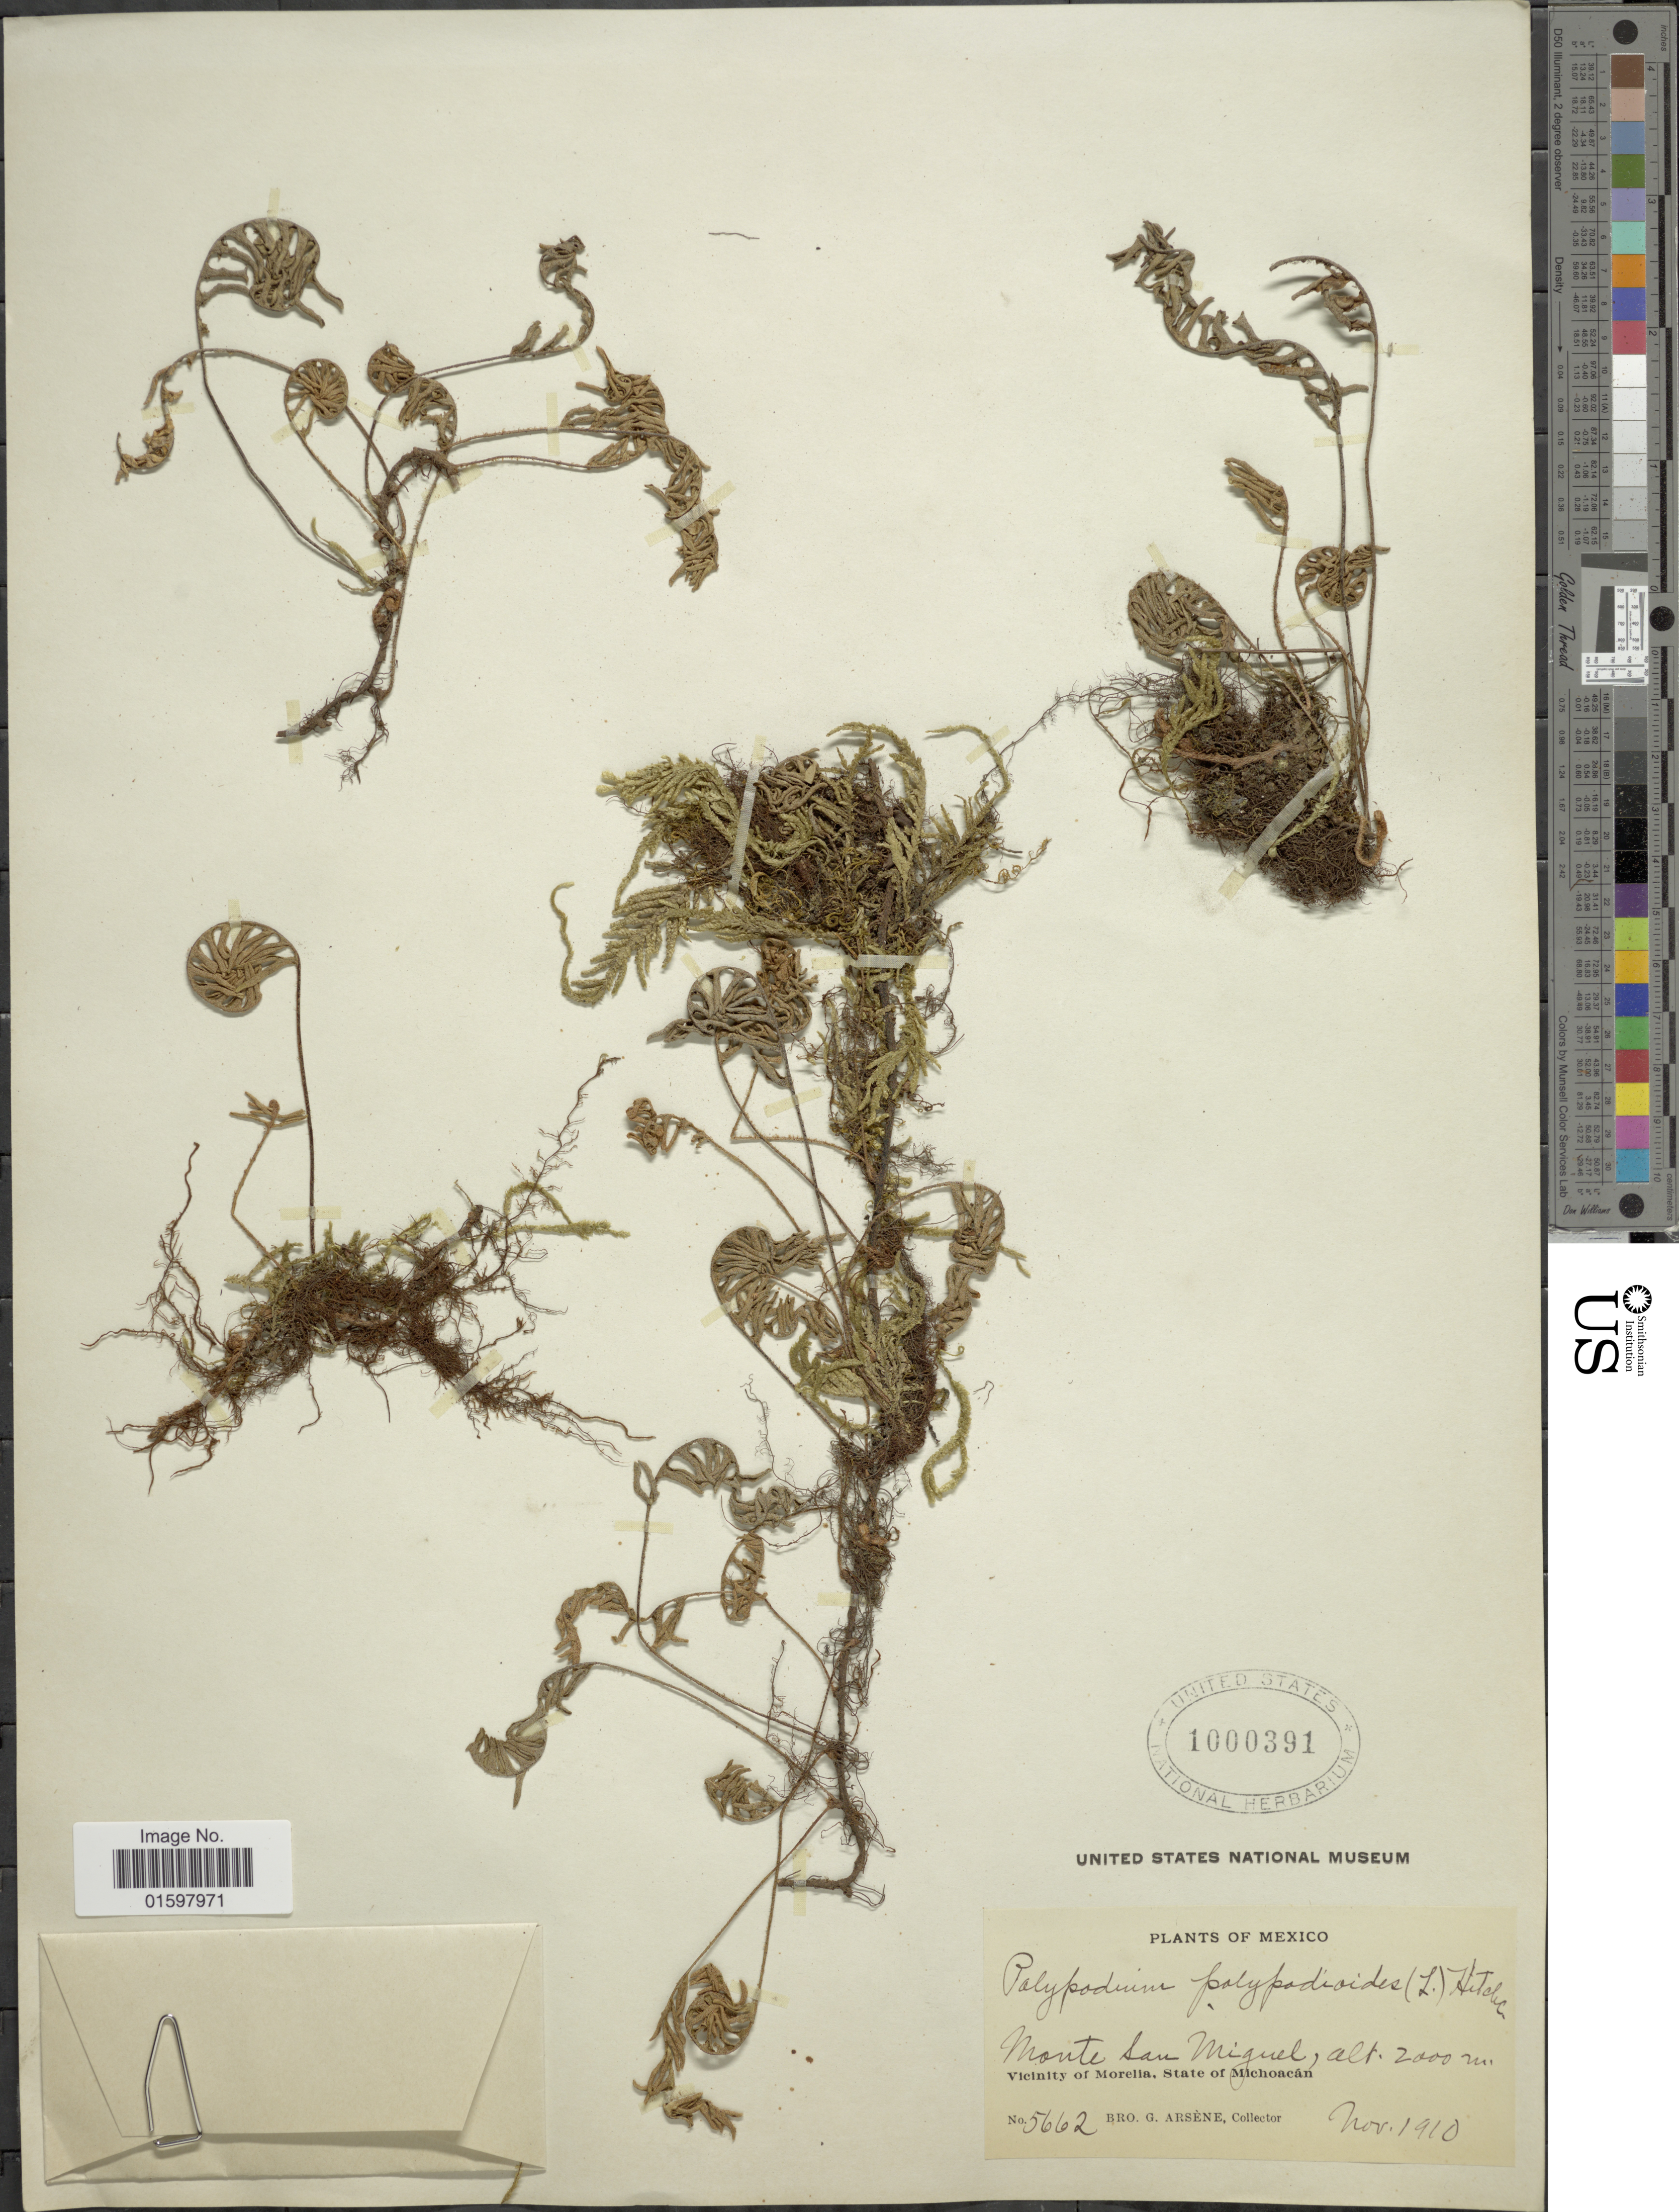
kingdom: Plantae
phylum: Tracheophyta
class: Polypodiopsida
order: Polypodiales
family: Polypodiaceae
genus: Pleopeltis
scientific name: Pleopeltis polypodioides var. michauxiana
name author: (Weath.) E.G. Andrews & Windham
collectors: Bro. G. Arsène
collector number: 5662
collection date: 1910-11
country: Mexico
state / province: Michoacán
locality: Monte San Miguel, Vicinity of Morelia, State of Michoacan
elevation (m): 2000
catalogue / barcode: US 1000391